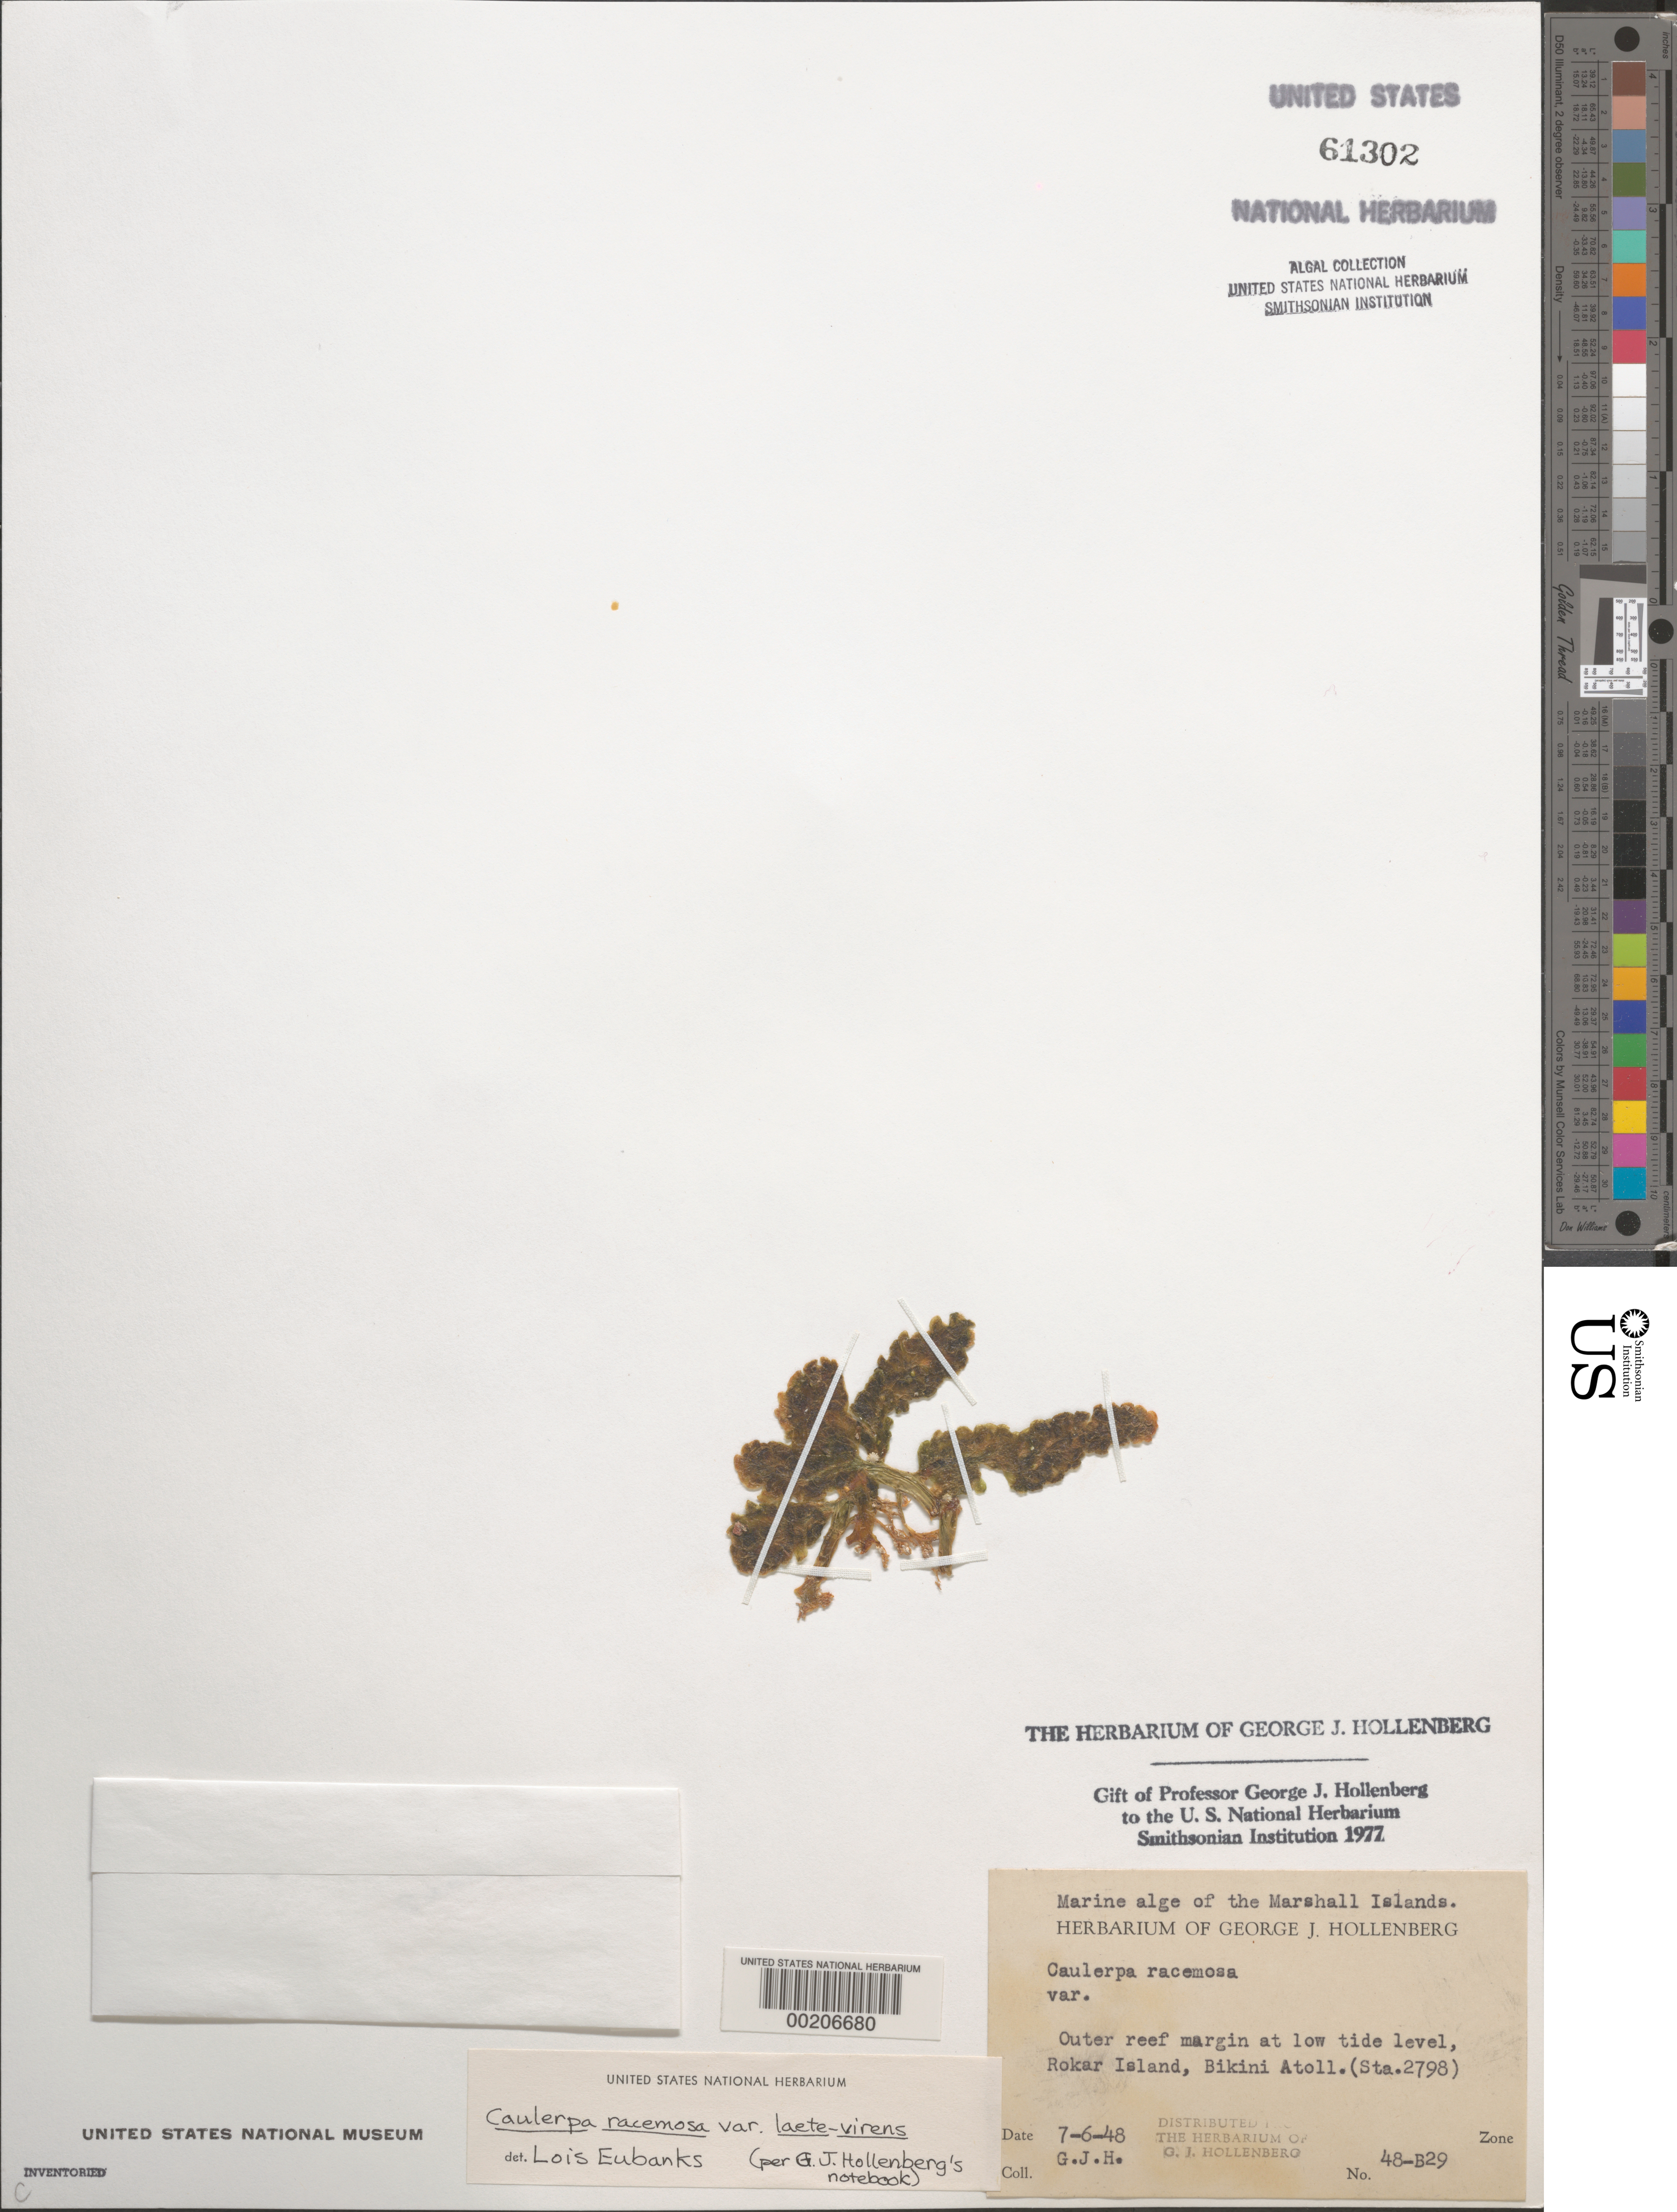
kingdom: Plantae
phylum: Chlorophyta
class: Ulvophyceae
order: Bryopsidales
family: Caulerpaceae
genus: Caulerpa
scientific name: Caulerpa racemosa var. laetevirens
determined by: Eubank, L. L.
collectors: G. Hollenberg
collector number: GJH 48-b29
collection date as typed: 06 Jul 1948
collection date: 1948-07-06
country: Marshall Islands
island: Bikini Atoll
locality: Rokar Islet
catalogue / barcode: US 61302